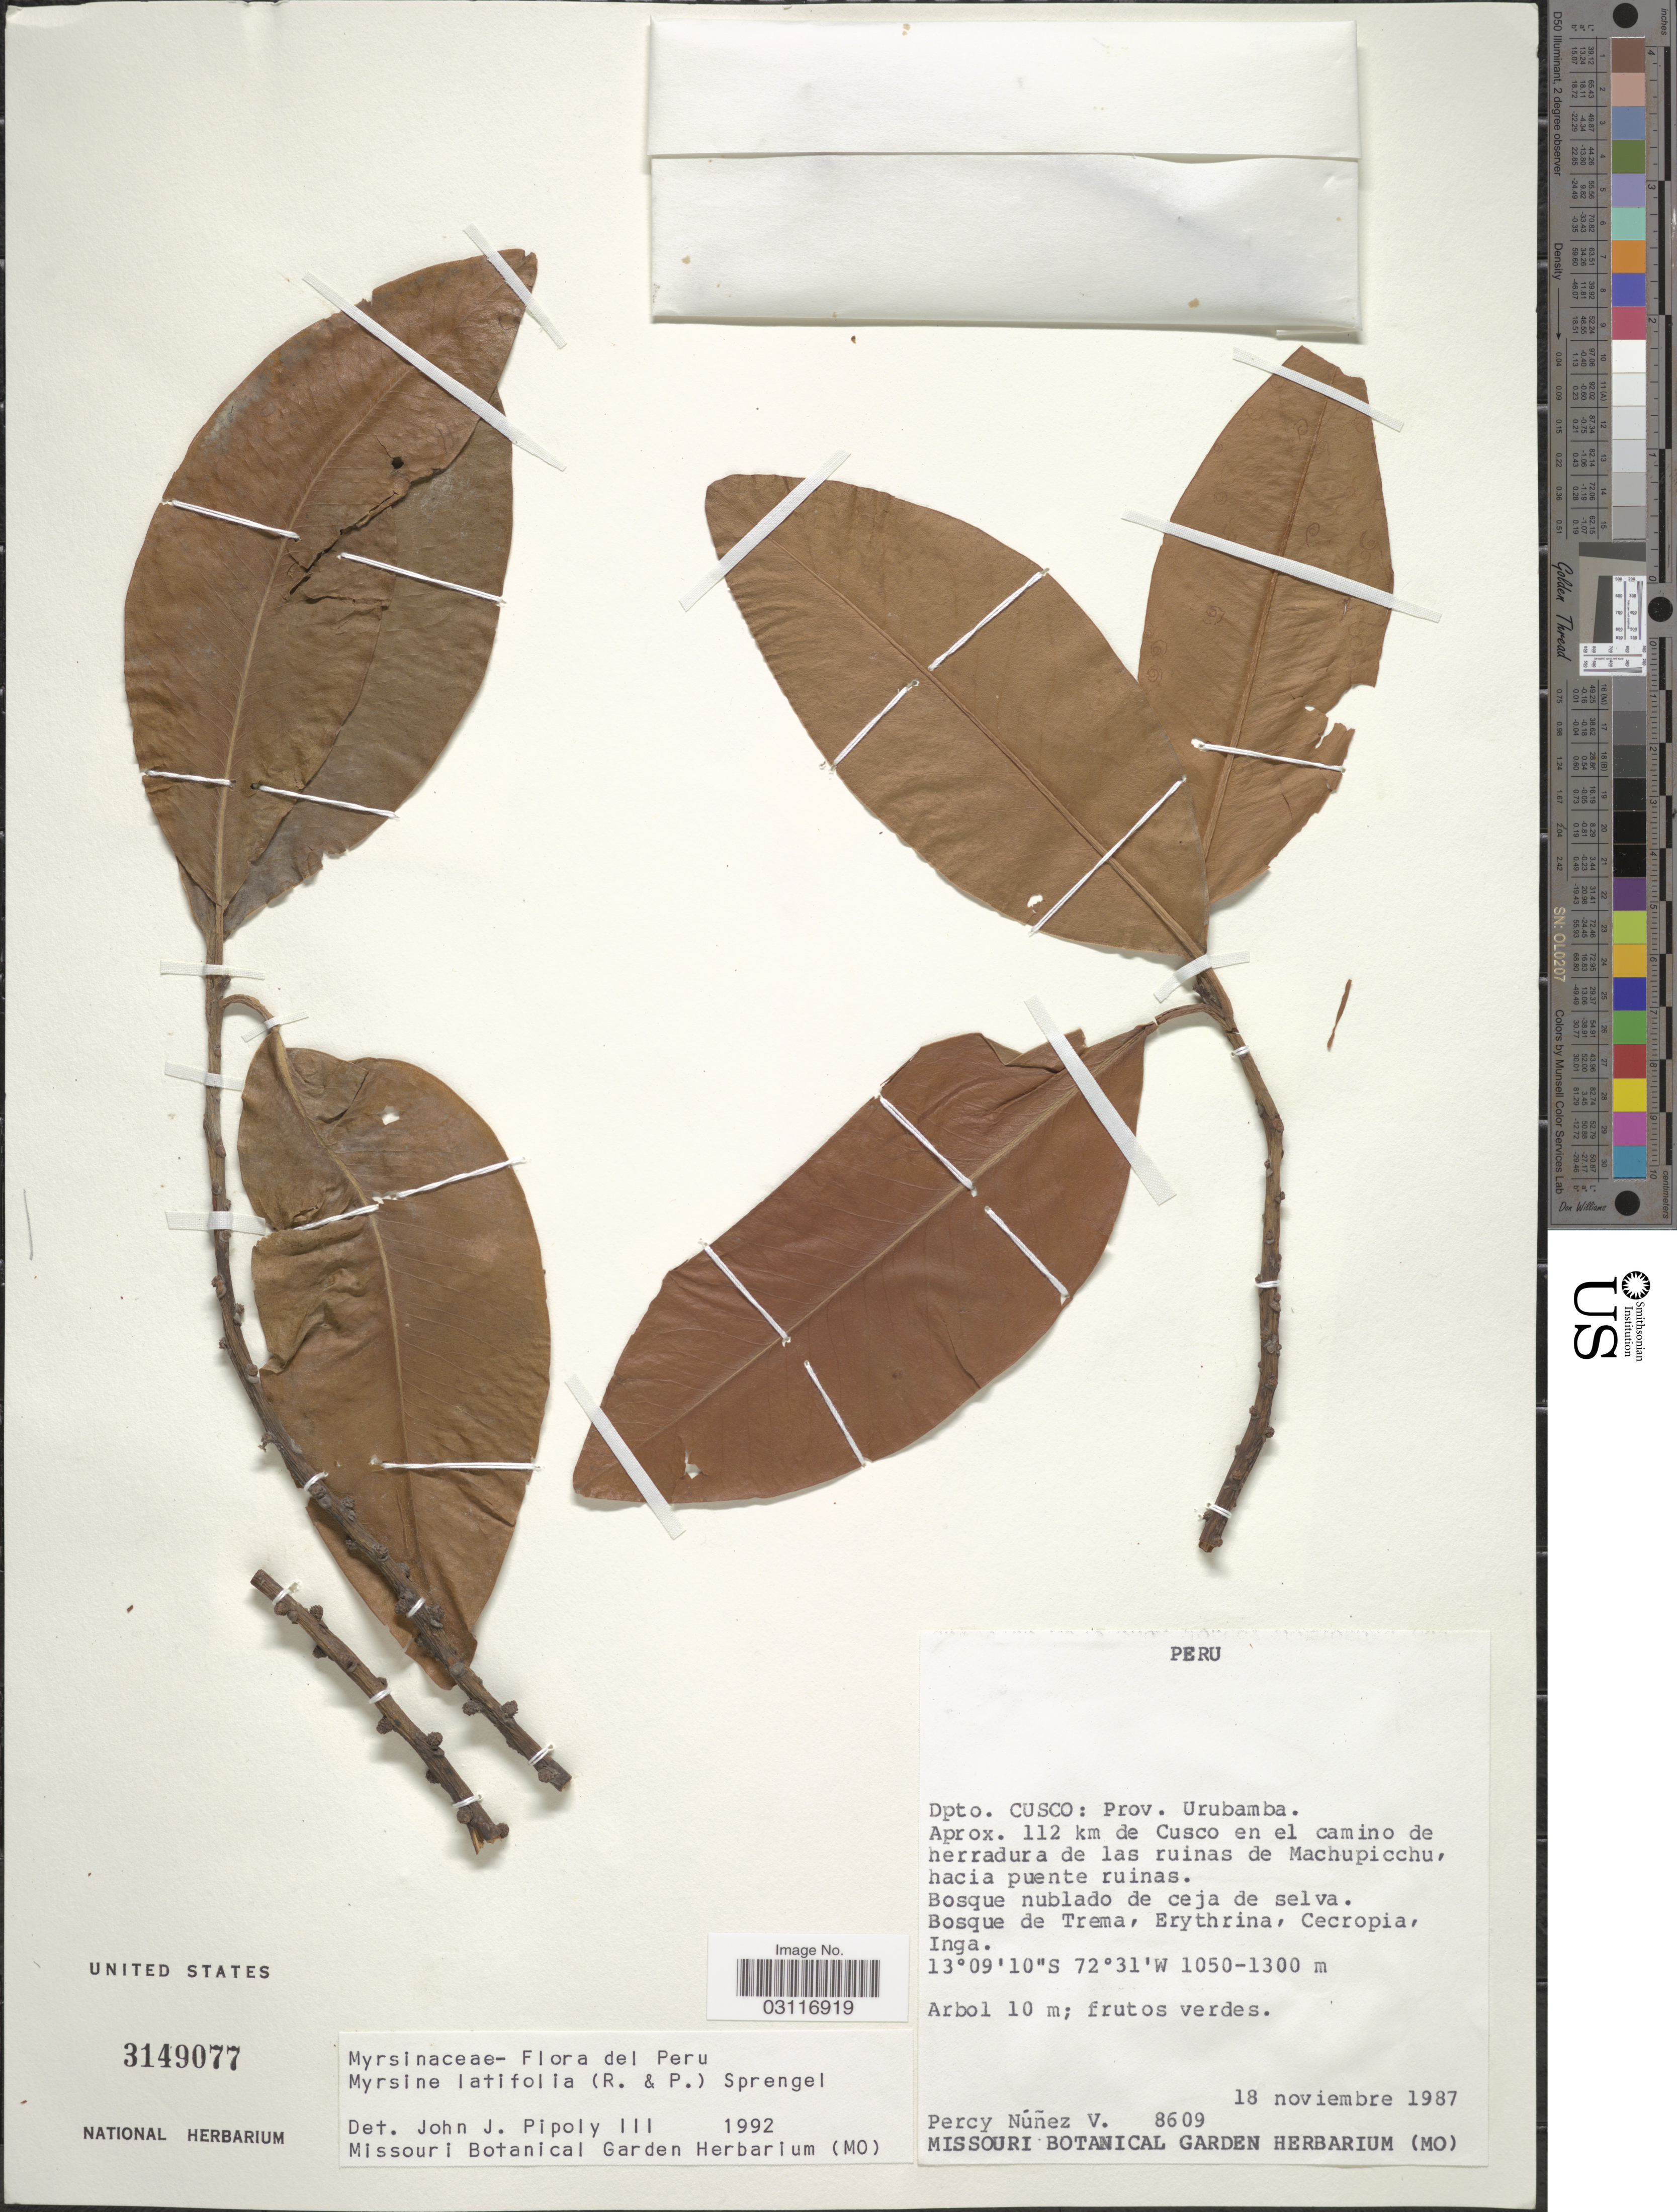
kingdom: Plantae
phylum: Tracheophyta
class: Magnoliopsida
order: Ericales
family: Primulaceae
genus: Myrsine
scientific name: Myrsine latifolia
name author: (Ruiz & Pav.) Spreng.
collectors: P. Nuñez V.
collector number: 8609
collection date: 1987-11-18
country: Peru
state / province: Cusco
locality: Dpto. Cusco: Prov. Urubamba. Aprox. 112 km de Cusco en el camino de herradura de las ruinas de Machupicchu, hacia puente ruinas.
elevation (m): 1050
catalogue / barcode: US 3149077